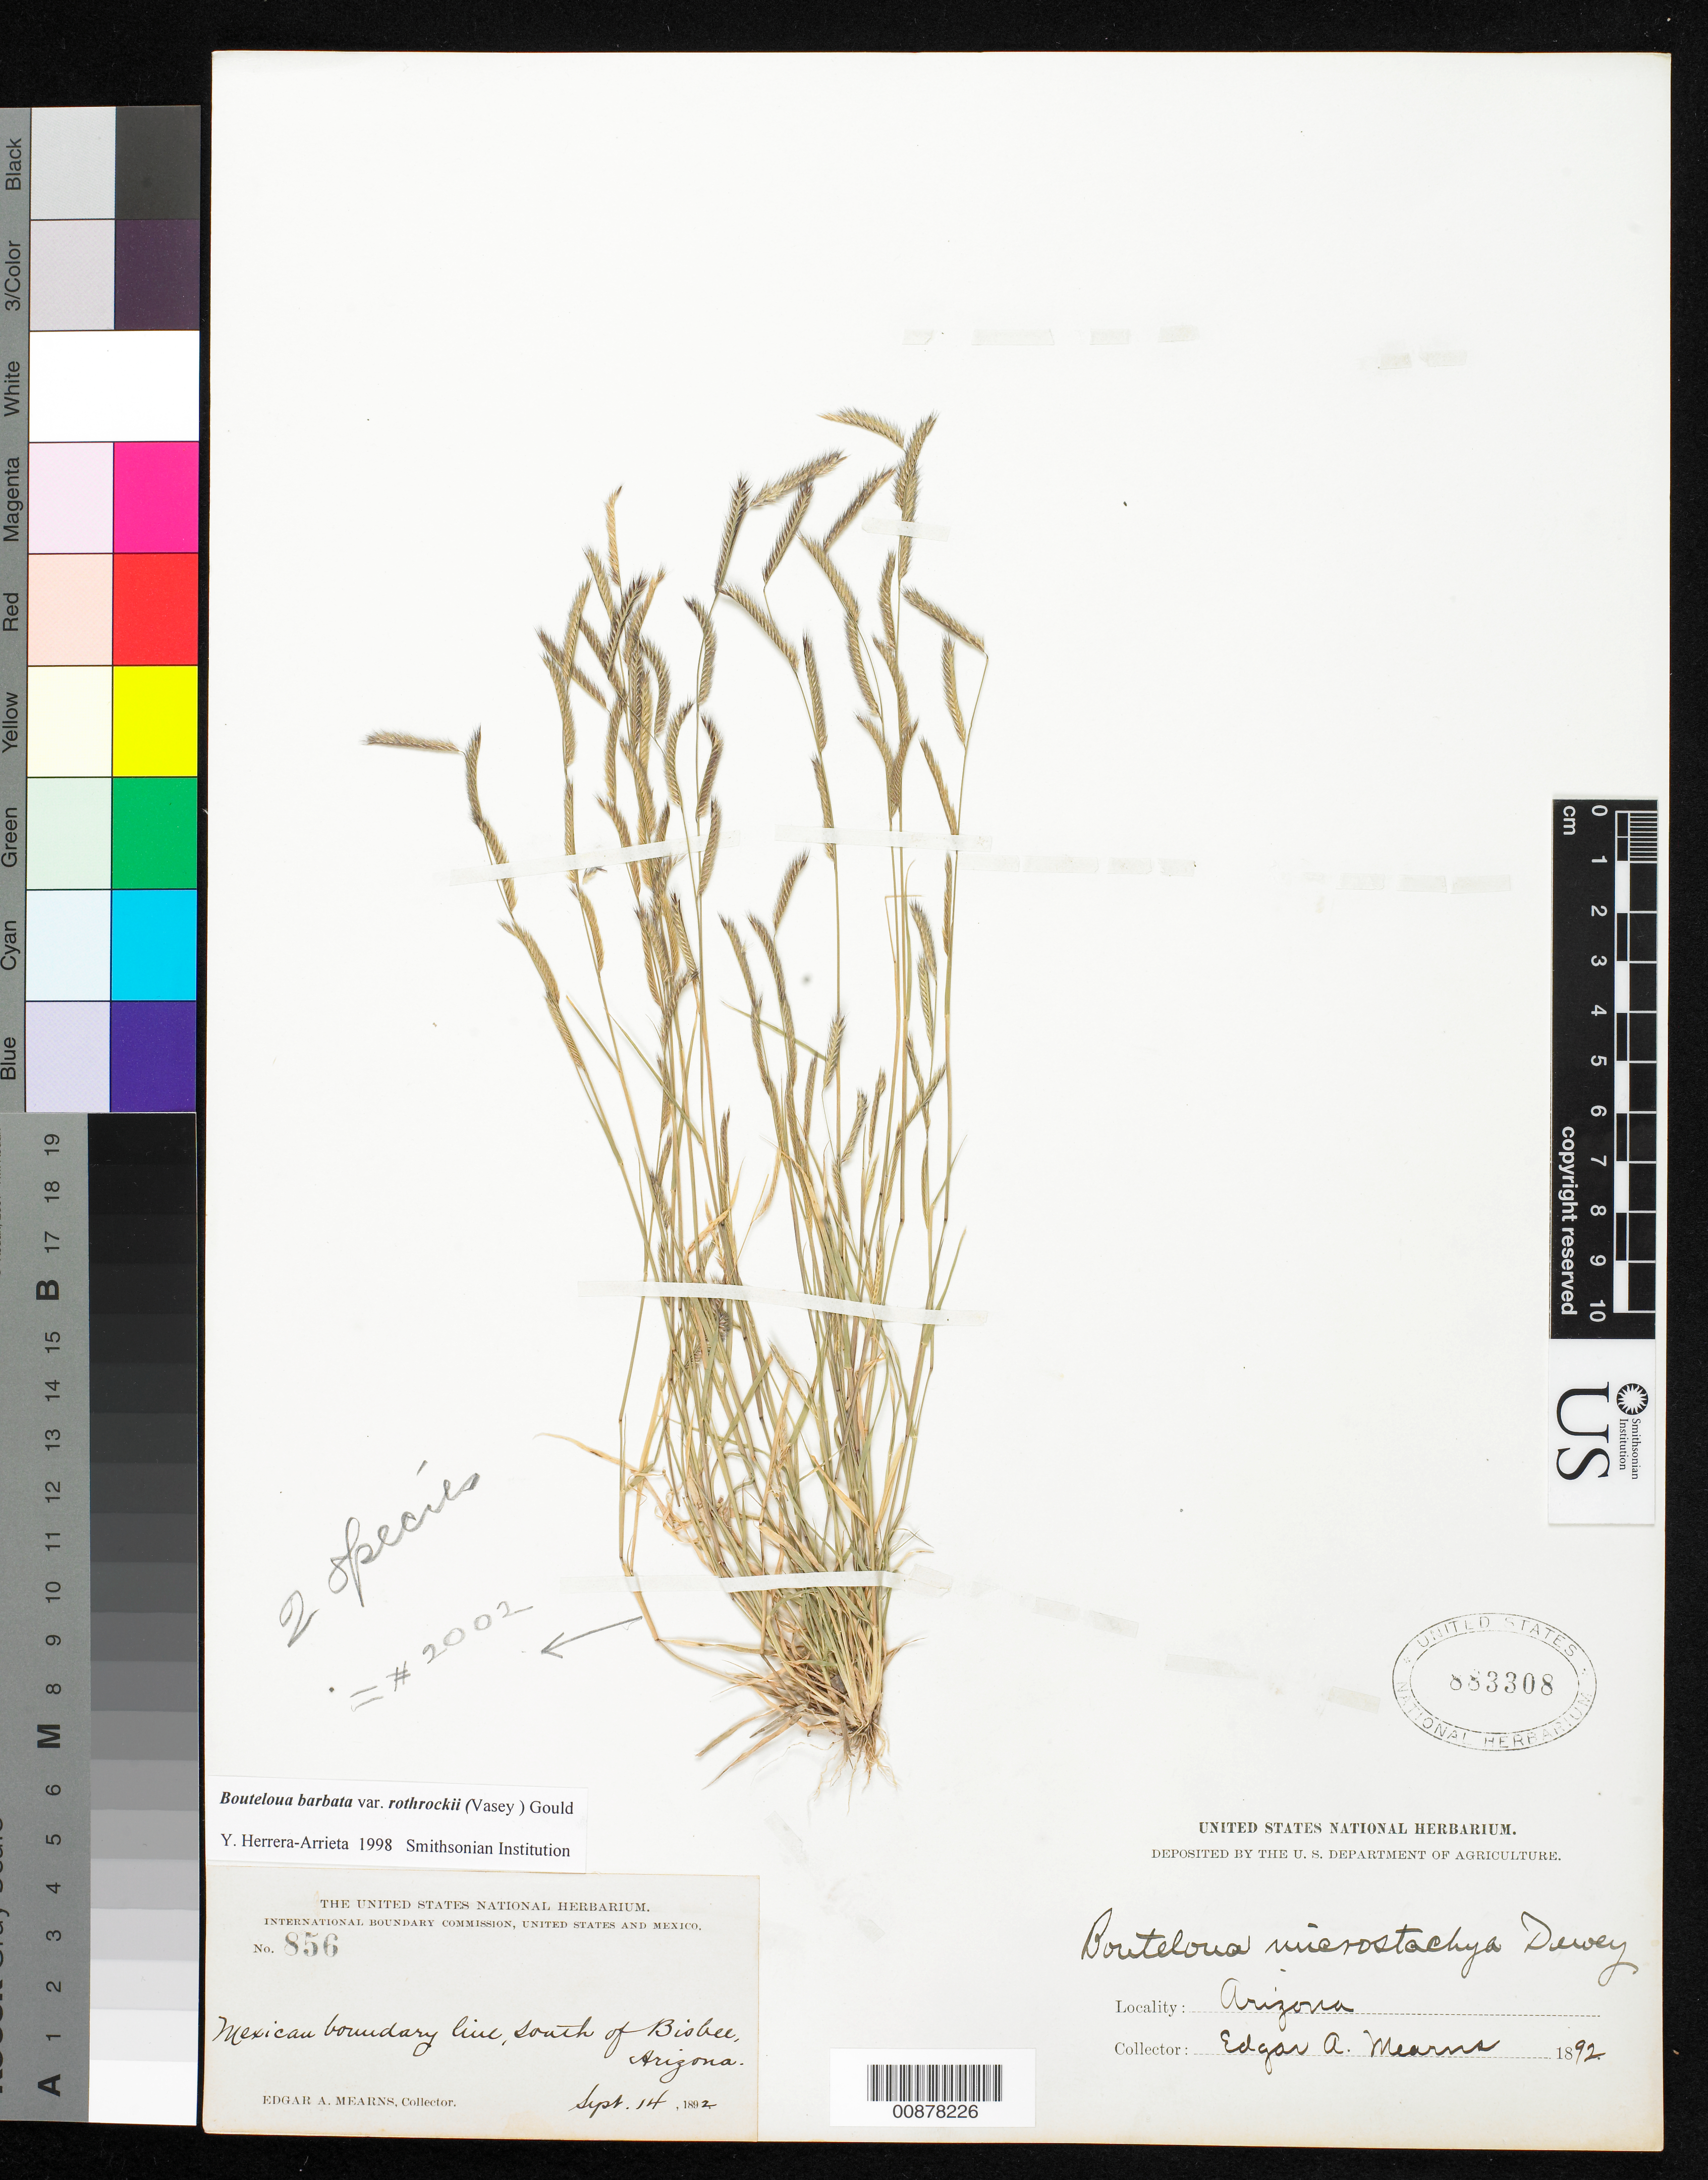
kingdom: Plantae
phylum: Tracheophyta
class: Liliopsida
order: Poales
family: Poaceae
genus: Bouteloua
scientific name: Bouteloua barbata var. rothrockii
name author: (Vasey) Gould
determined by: Herrera Arrieta, Y., (CIIDIR), Instituto Politecnico Nacional (MEXICO)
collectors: E. A. Mearns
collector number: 856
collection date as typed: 14 Sep 1892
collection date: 1892-09-14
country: United States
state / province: Arizona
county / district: Cochise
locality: Mexican Boundary Line, S of Bisbee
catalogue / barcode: US 883308